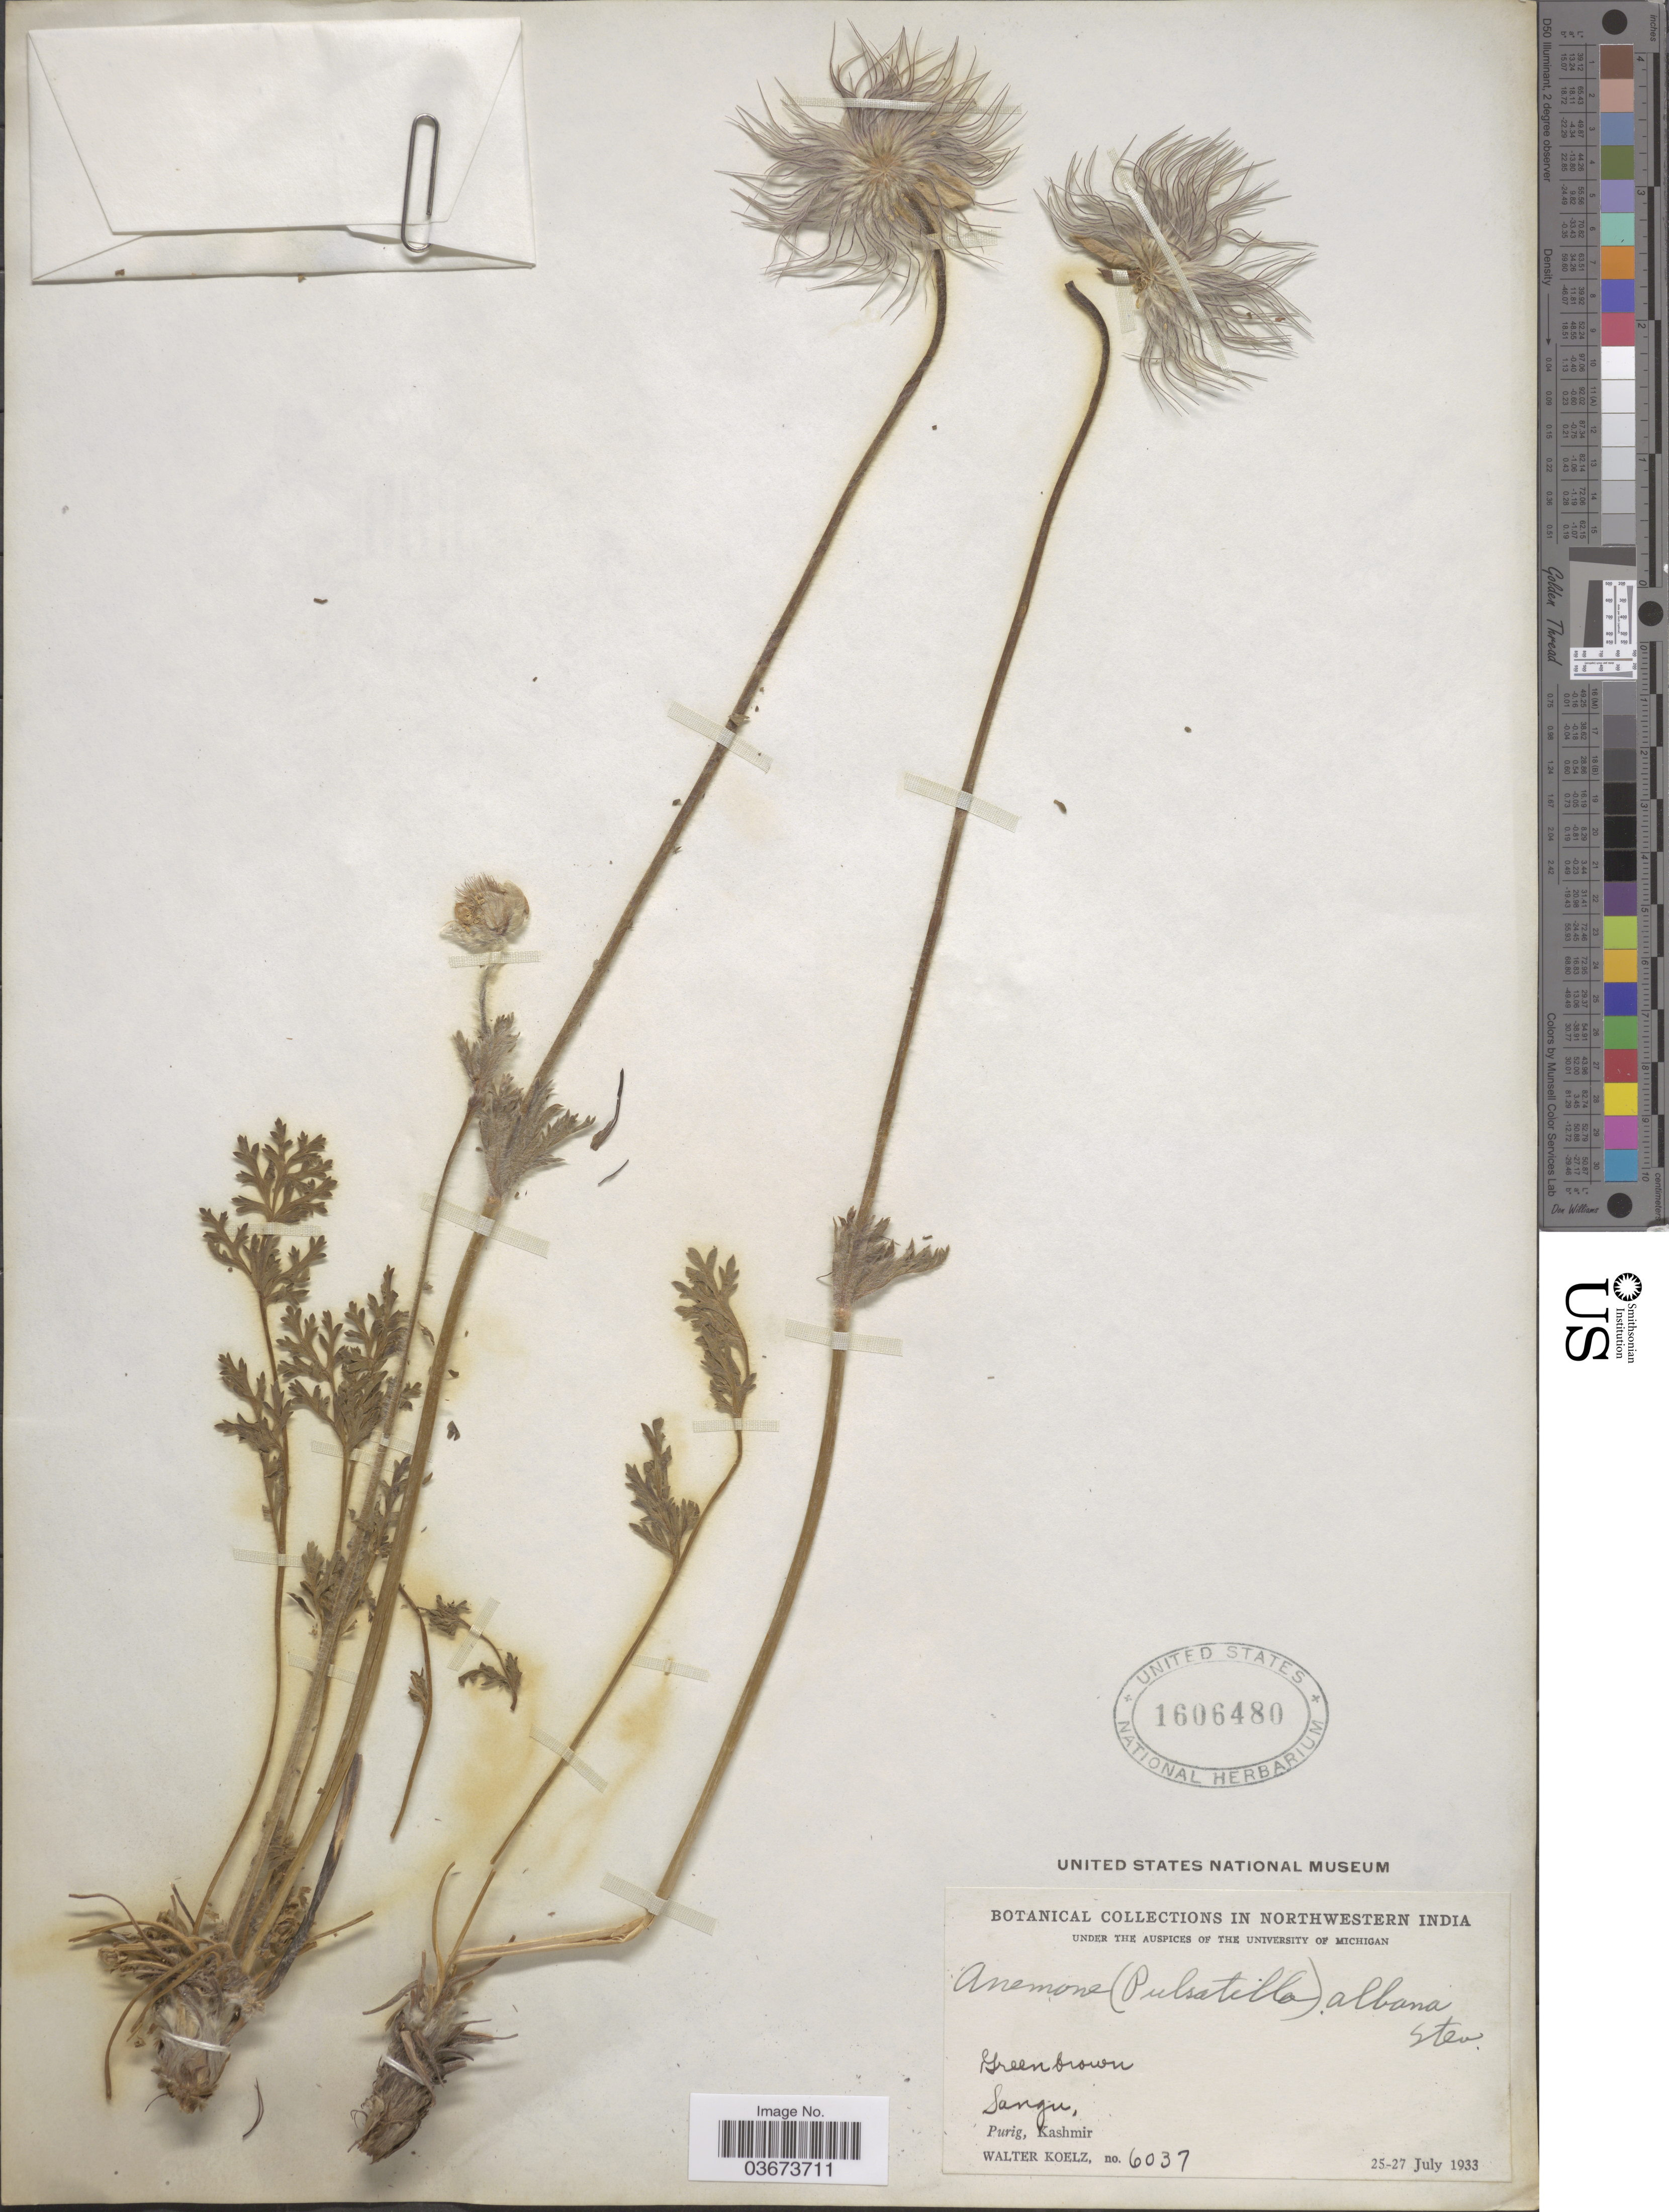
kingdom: Plantae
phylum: Tracheophyta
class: Magnoliopsida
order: Ranunculales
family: Ranunculaceae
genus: Anemone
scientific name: Anemone albana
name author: Stev.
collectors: W. N. Koelz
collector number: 6037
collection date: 1933-07-25/1933-07-27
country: India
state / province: Jammu and Kashmir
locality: Northwestern India. Sangu, Purig, Kashmir.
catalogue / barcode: US 1606480